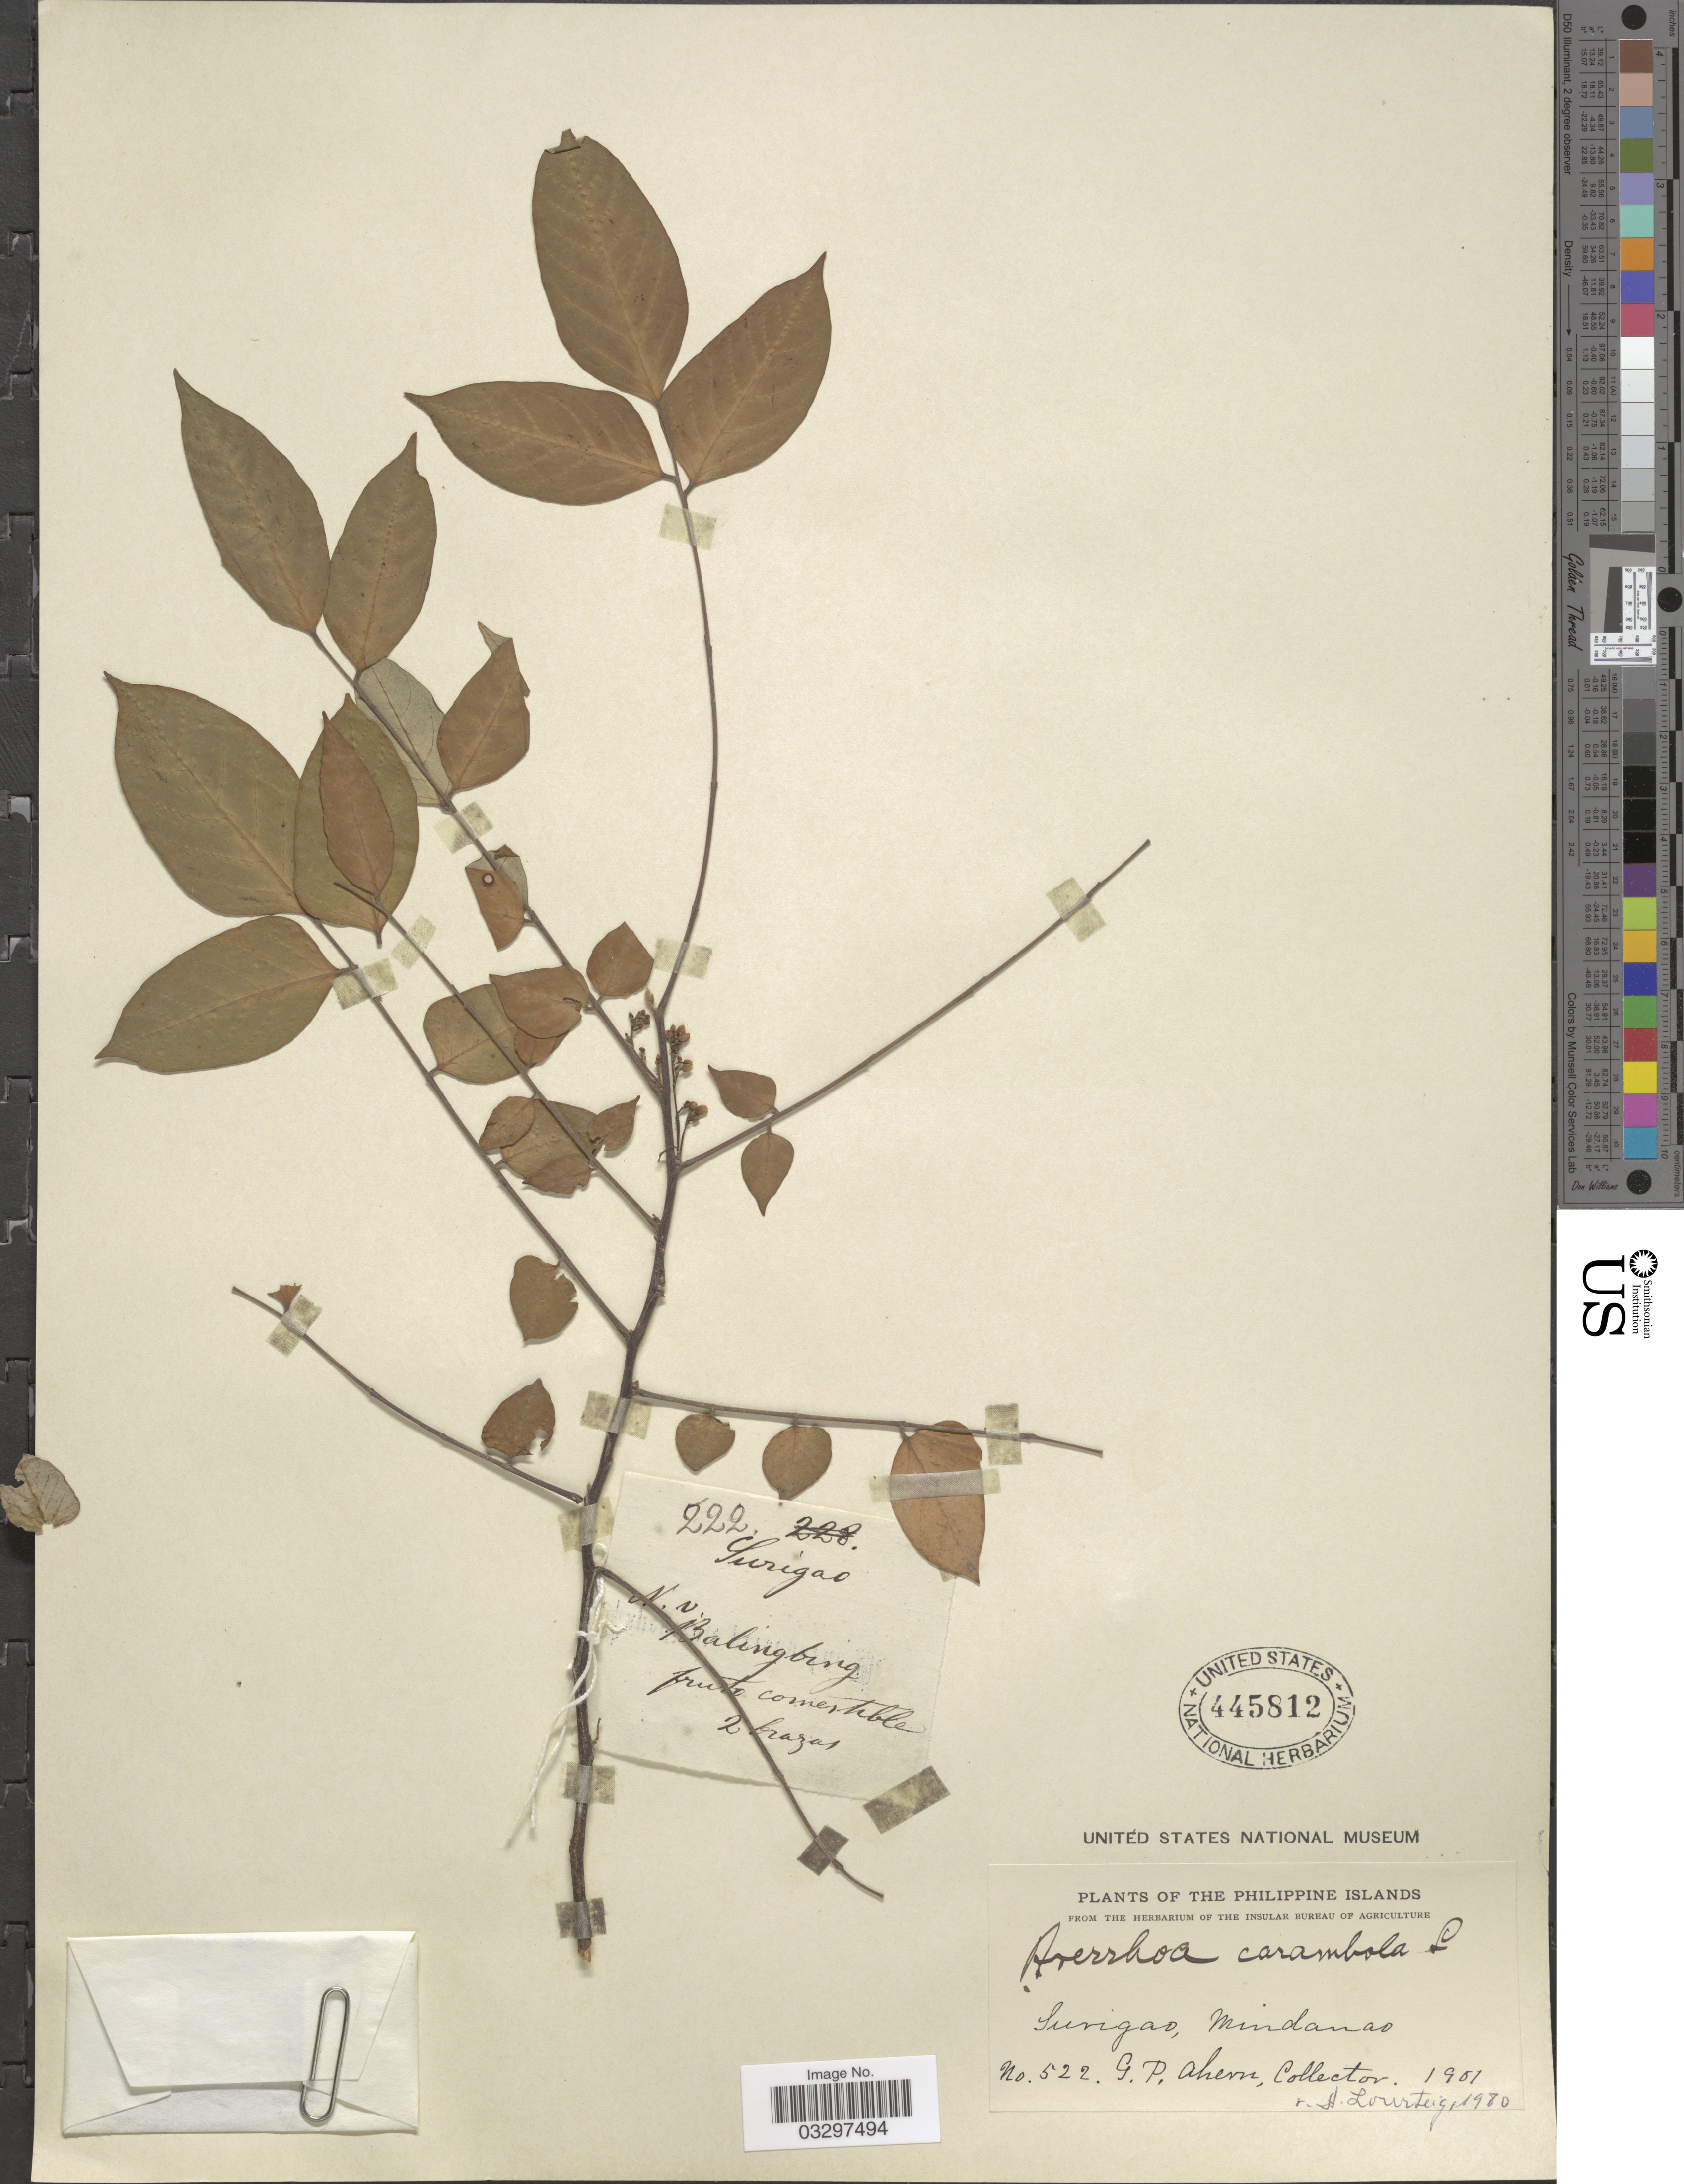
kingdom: Plantae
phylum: Tracheophyta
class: Magnoliopsida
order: Oxalidales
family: Oxalidaceae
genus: Averrhoa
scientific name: Averrhoa carambola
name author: L.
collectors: G. Ahern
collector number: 522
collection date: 1901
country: Philippines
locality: Surigao, Mindanao.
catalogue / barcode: US 445812